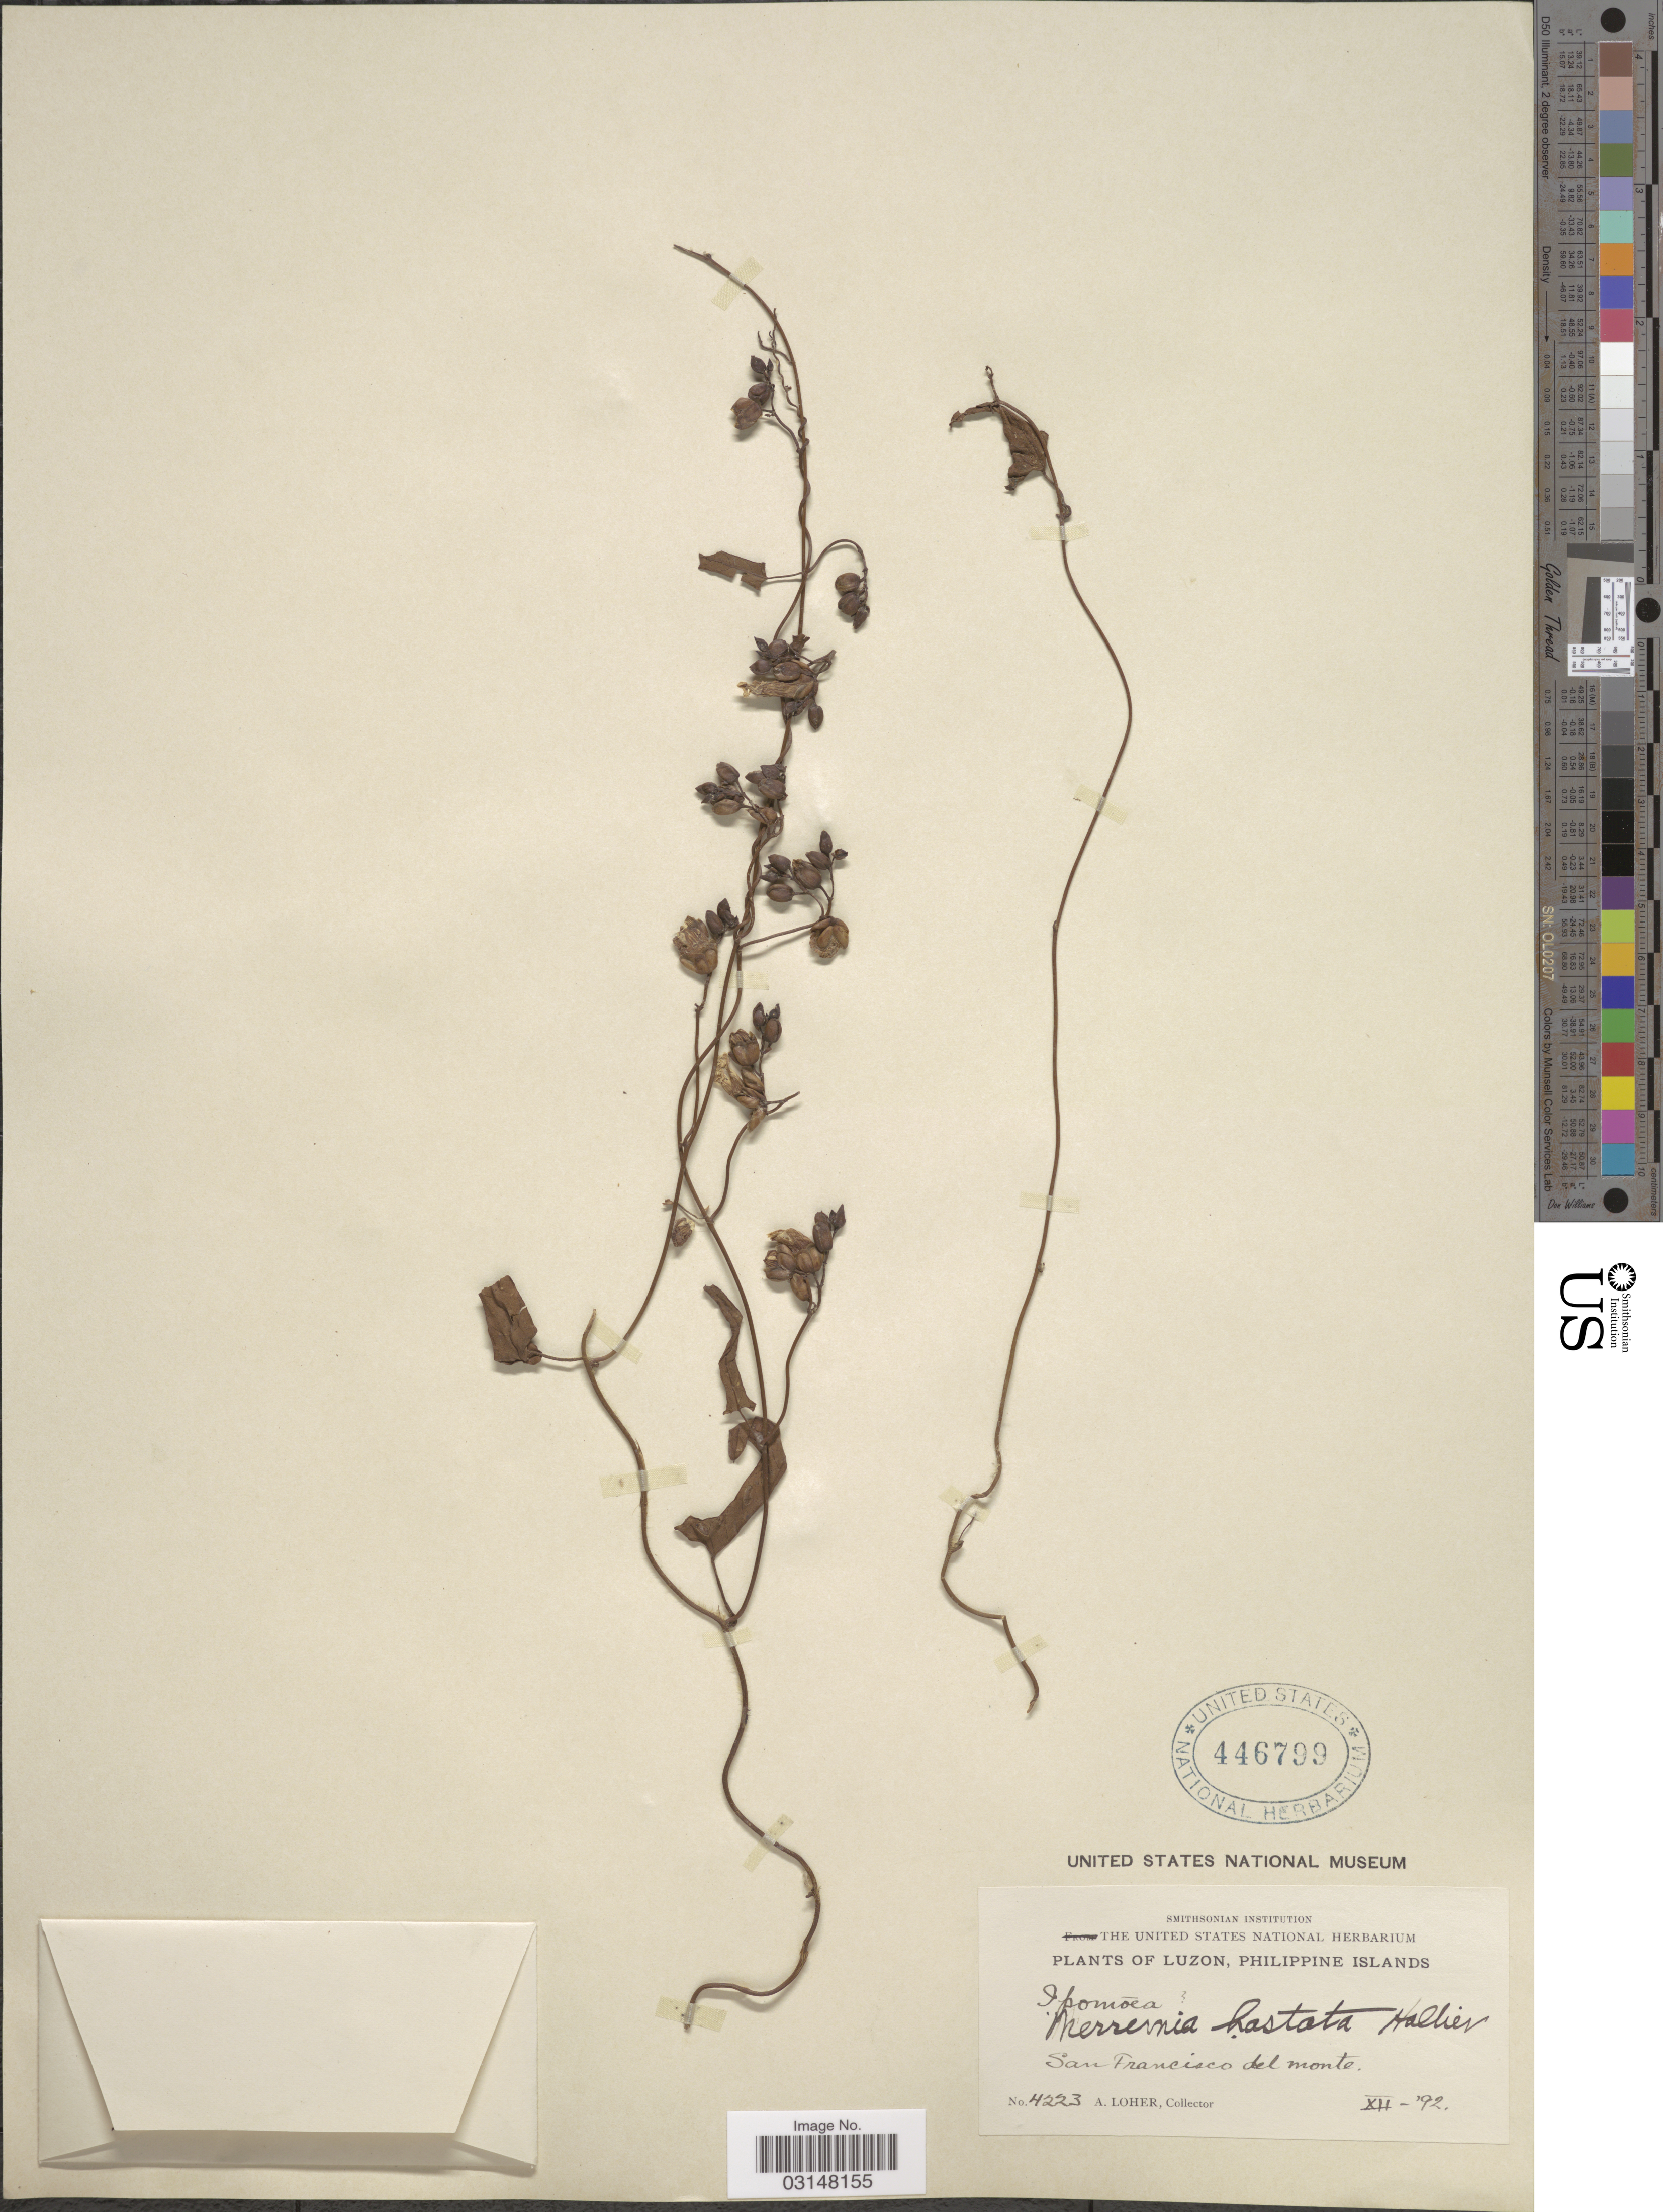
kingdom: Plantae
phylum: Tracheophyta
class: Magnoliopsida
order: Solanales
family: Convolvulaceae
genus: Merremia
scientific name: Merremia gemella var. gemella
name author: (Burm. f.) Hallier f.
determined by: Strong, Mark T., (BOT), Smithsonian Institution - National Museum of Natural History (UNITED STATES)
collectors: A. Loher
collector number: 4223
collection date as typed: Transcribed d/m/y: /12/92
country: Philippines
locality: Luzon. San Francisco del monte.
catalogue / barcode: US 446799